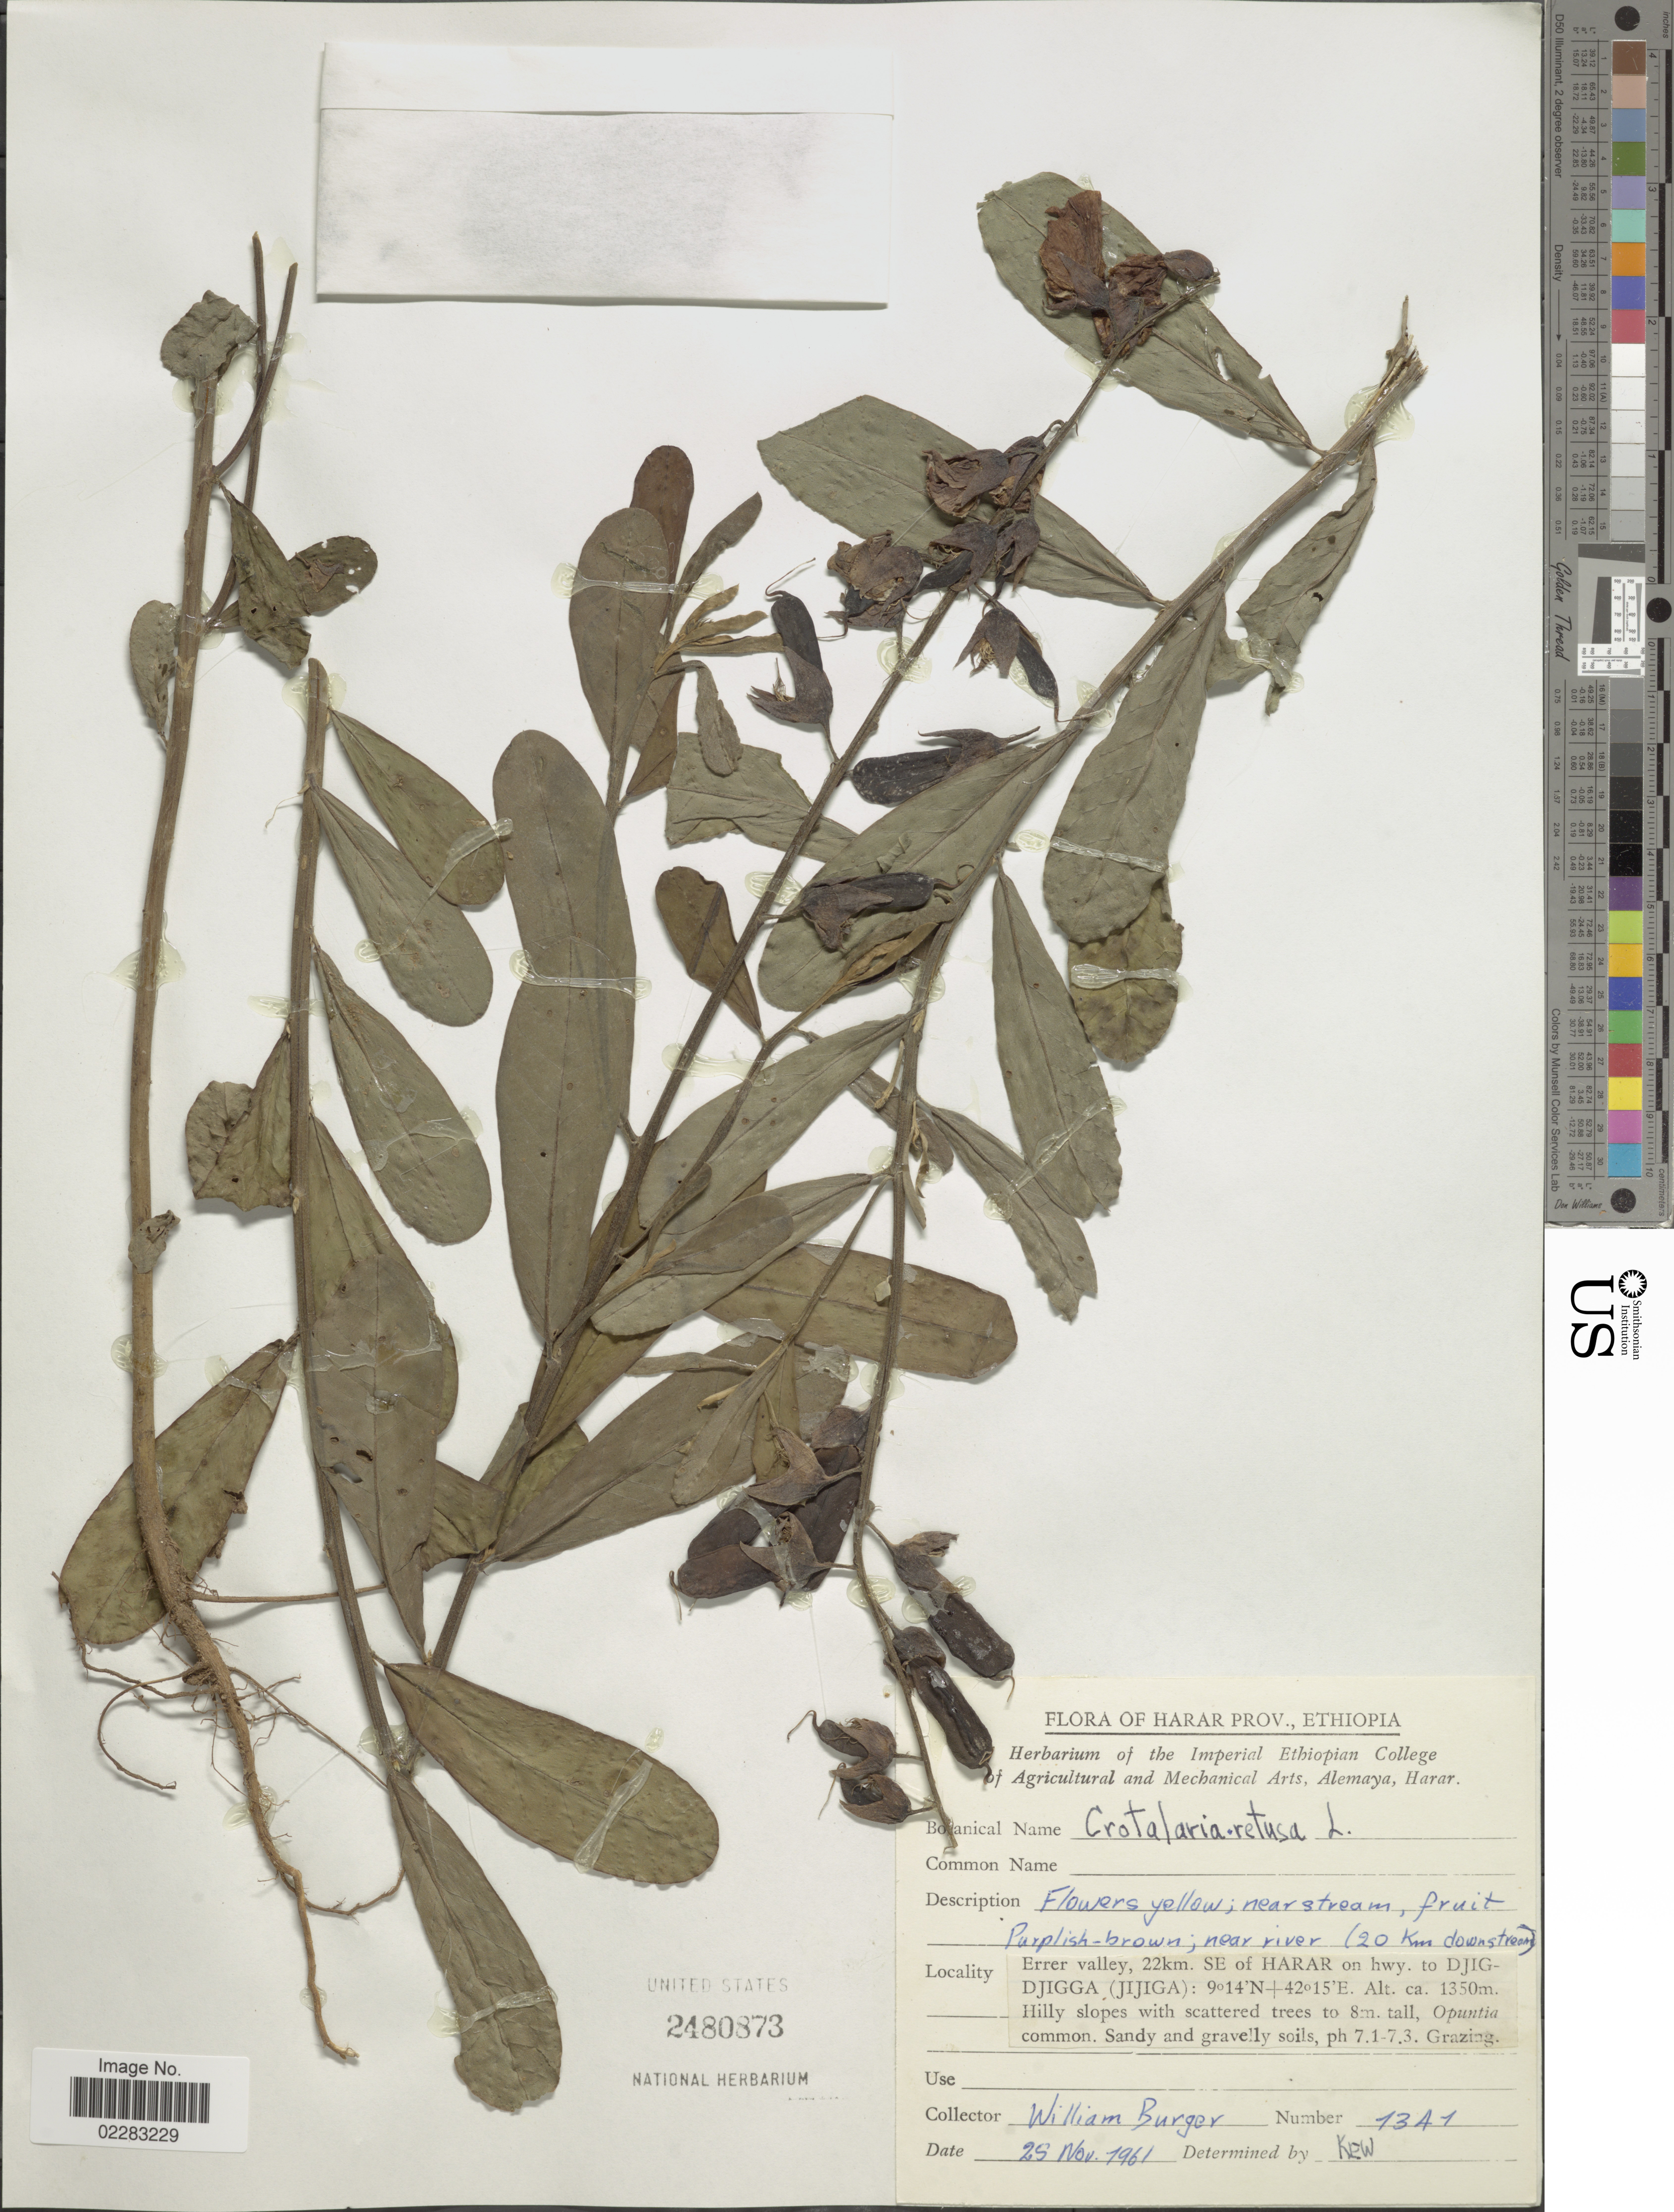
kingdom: Plantae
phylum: Tracheophyta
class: Magnoliopsida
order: Fabales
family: Fabaceae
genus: Crotalaria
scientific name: Crotalaria retusa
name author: L.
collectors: W. Burger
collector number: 1341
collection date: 1961-11-25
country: Ethiopia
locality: Harar Prov., near river (20 km downstream), Errer valley, 22 km. SE of Harar on hwy. to Djigdjigga (Jijiga).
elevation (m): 1350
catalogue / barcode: US 2480873